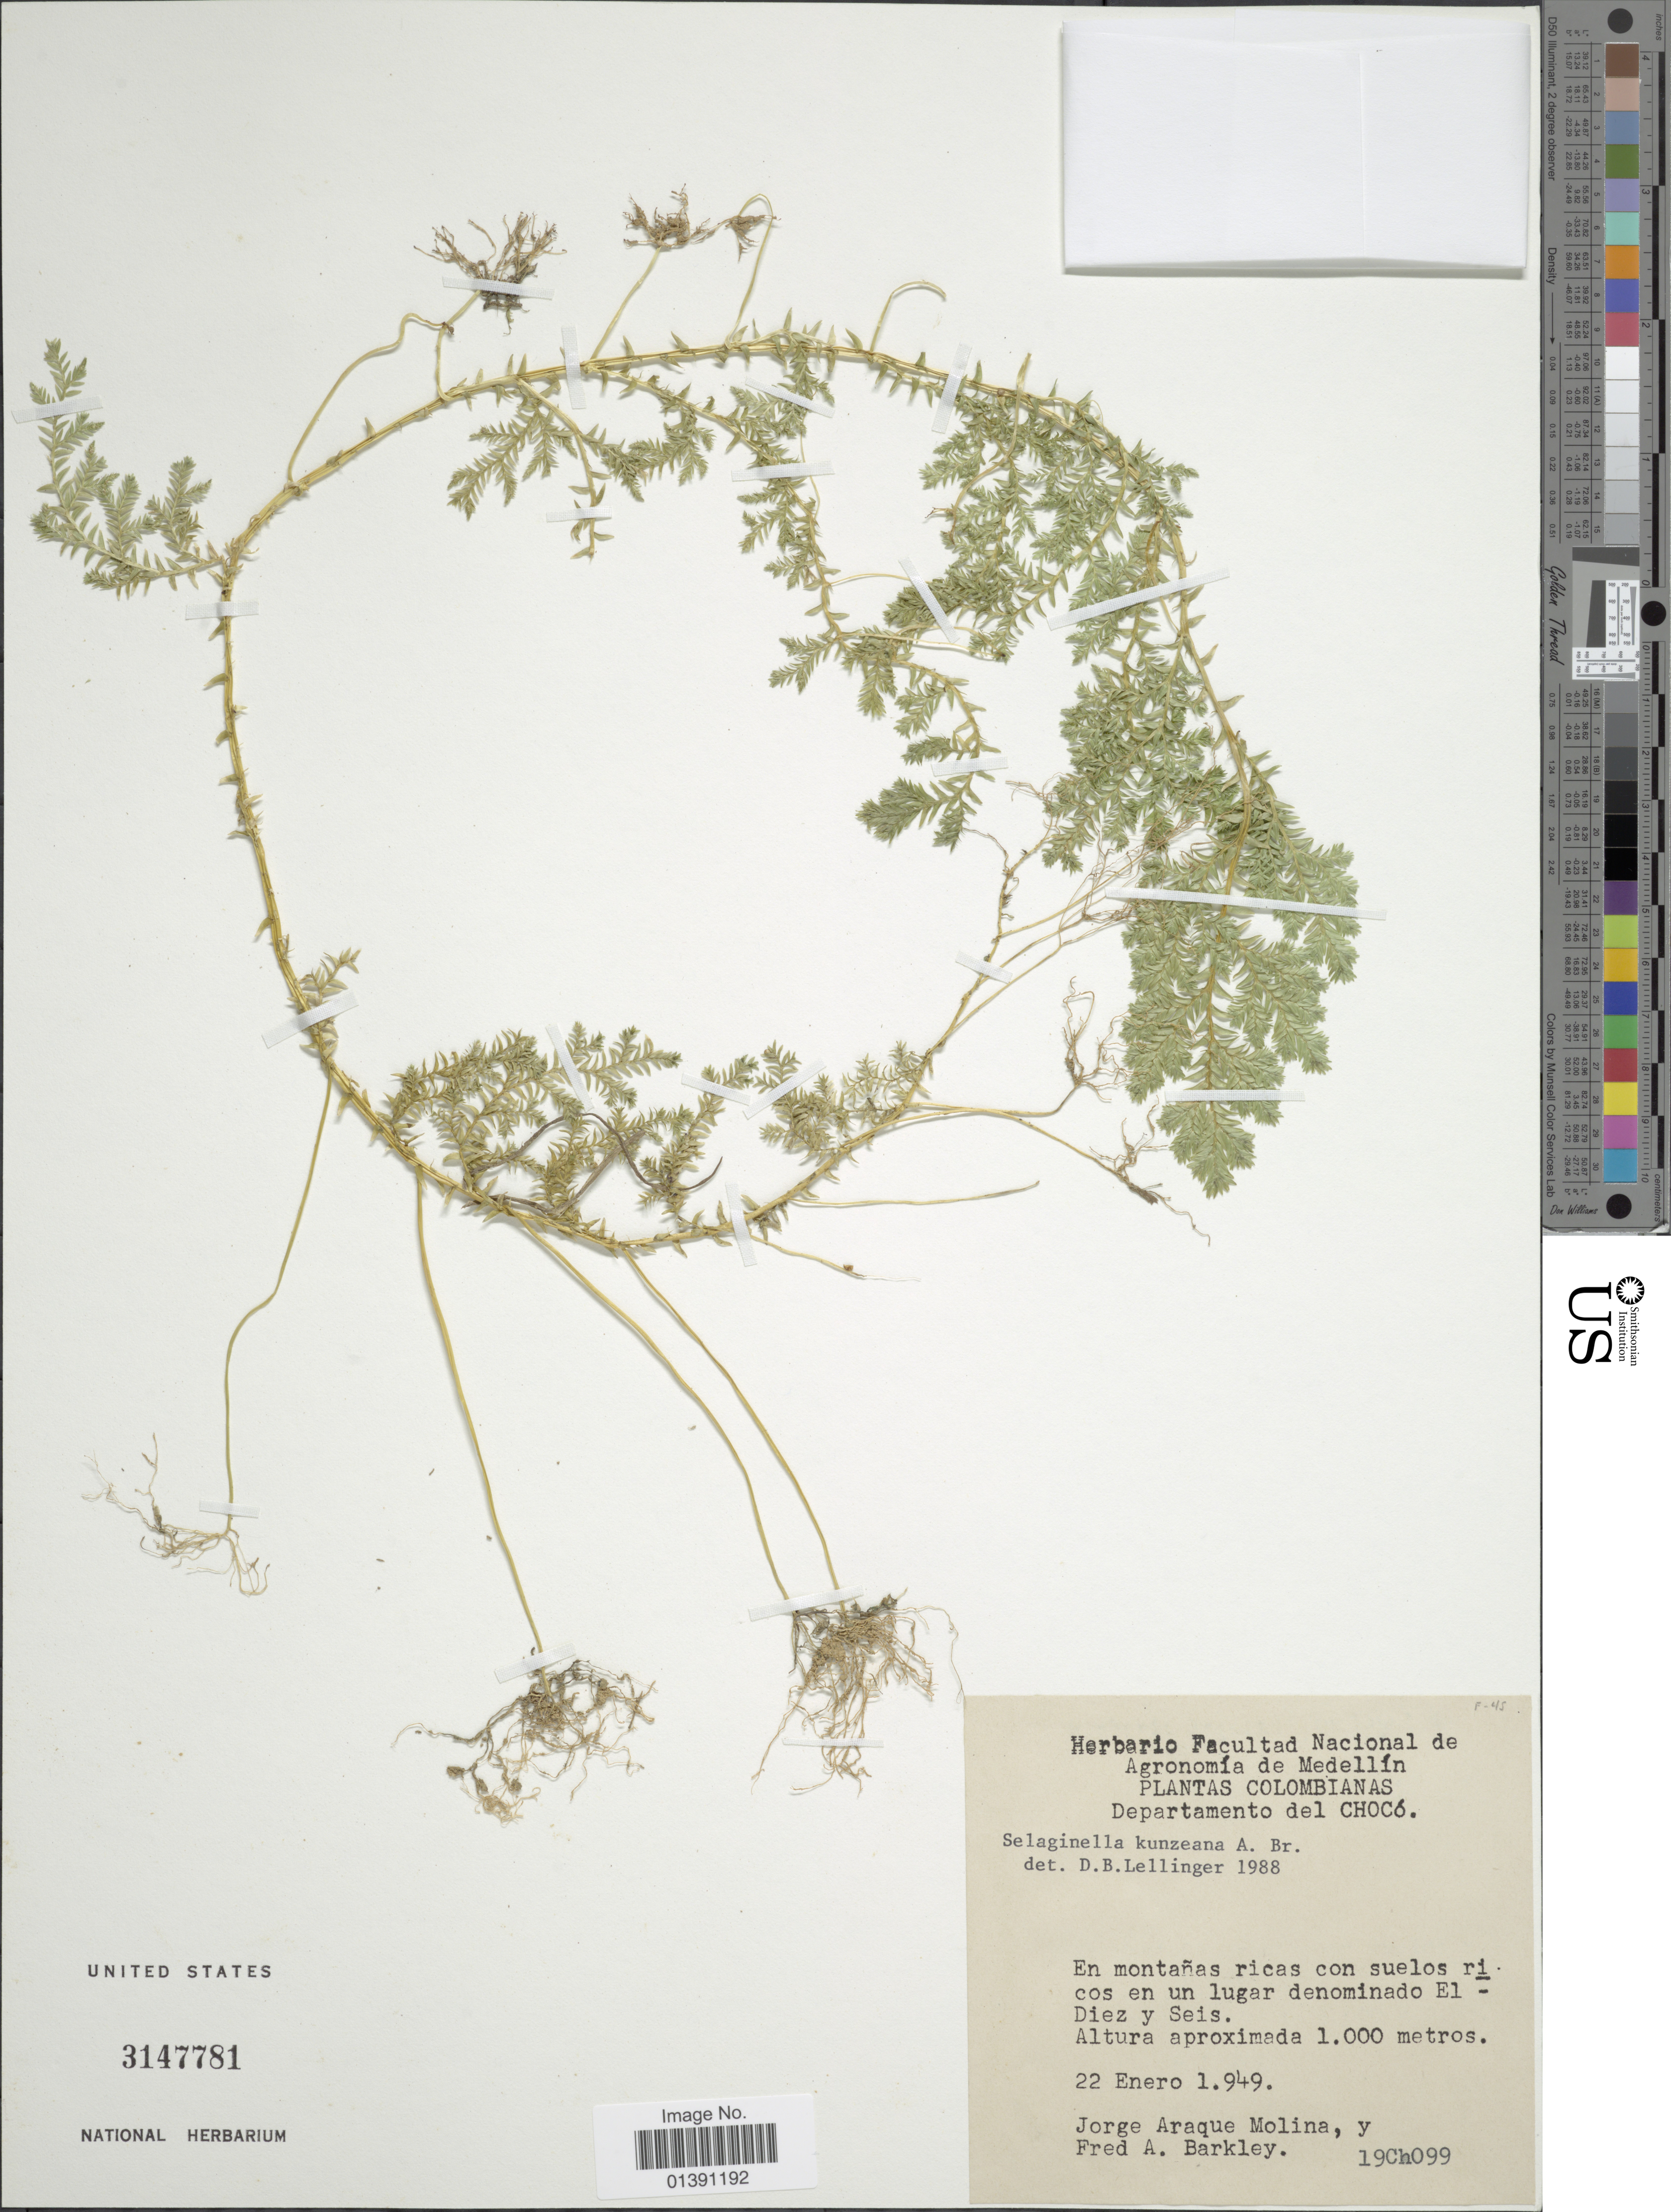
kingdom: Plantae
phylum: Tracheophyta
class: Lycopodiopsida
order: Selaginellales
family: Selaginellaceae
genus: Selaginella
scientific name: Selaginella kunzeana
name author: A. Br.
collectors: J. A. Molina & F. A. Barkley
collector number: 19Ch099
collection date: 1949-01-22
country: Colombia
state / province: Chocó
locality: En montañas ricas con suelos ri cos en un lugar denominado El Diez y Seis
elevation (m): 1000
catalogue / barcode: US 3147781